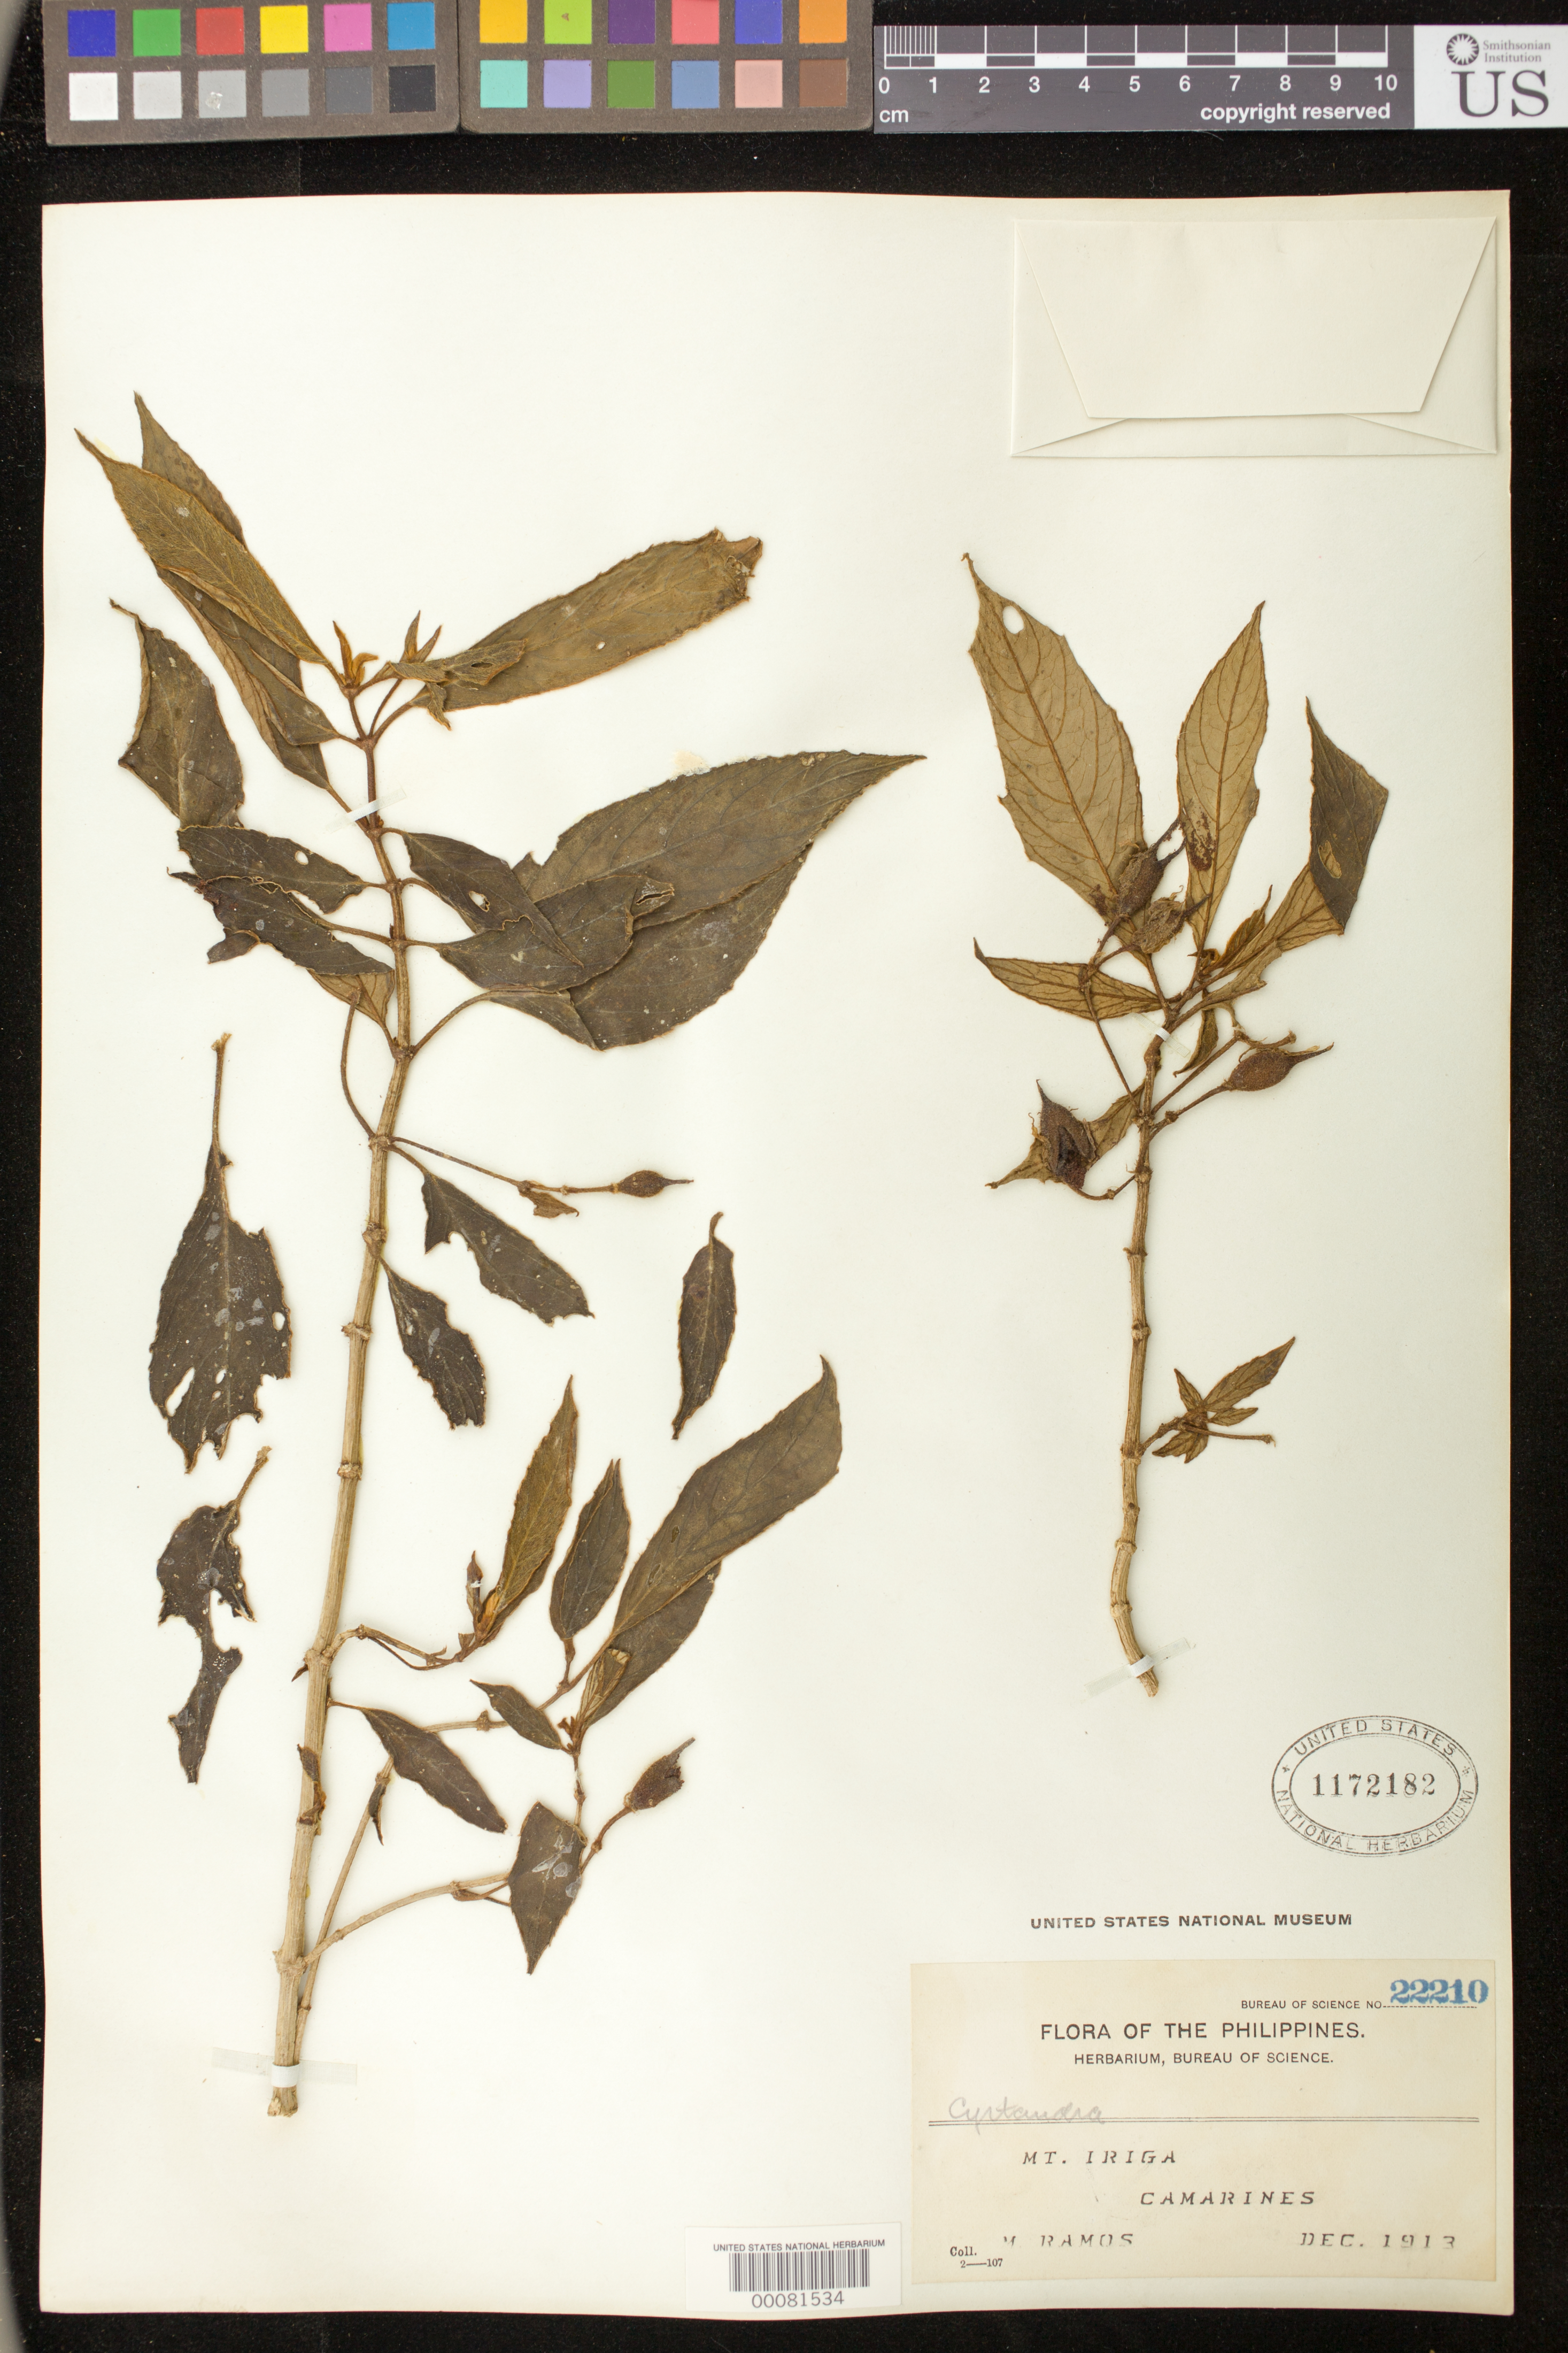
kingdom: Plantae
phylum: Tracheophyta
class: Magnoliopsida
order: Lamiales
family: Gesneriaceae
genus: Cyrtandra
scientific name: Cyrtandra sp.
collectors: M. Ramos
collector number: Bur. Sci. 22210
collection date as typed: Dec 1913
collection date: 1913-12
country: Philippines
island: Luzon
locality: Camarines sur, Mt iriga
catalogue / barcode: US 1172182